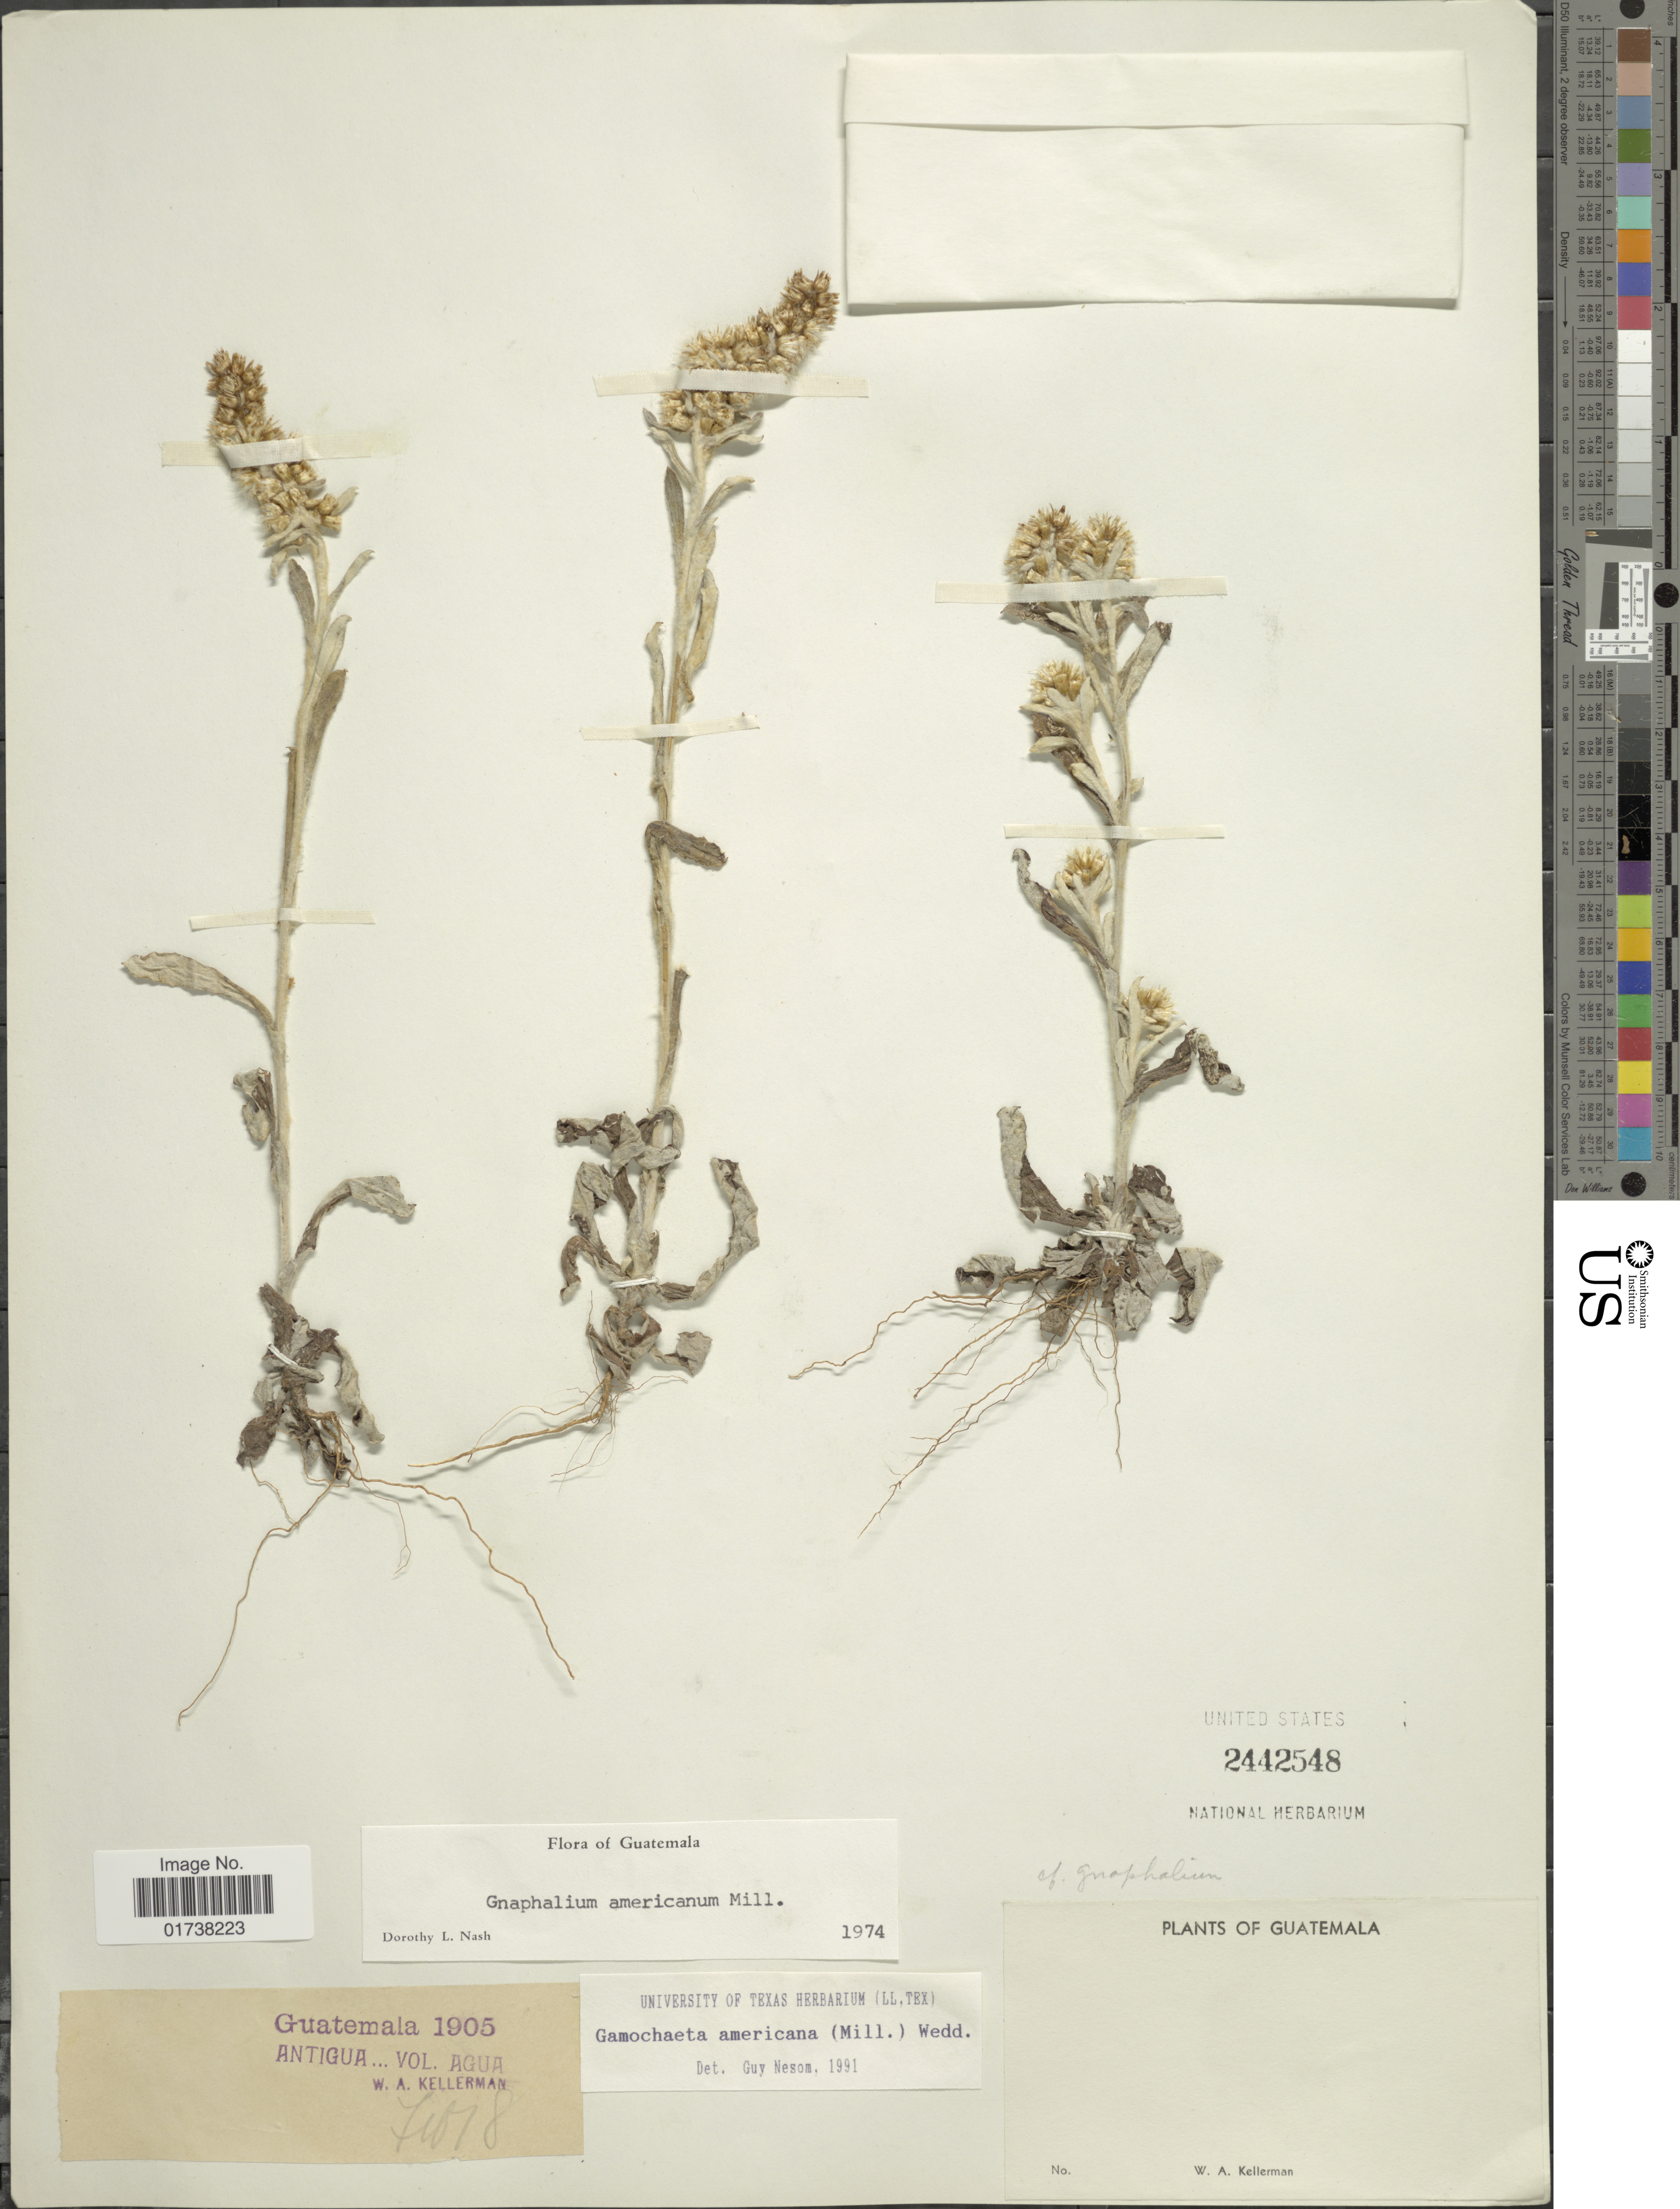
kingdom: Plantae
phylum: Tracheophyta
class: Magnoliopsida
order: Asterales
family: Asteraceae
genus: Gamochaeta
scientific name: Gamochaeta americana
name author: (Mill.) Wedd.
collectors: W. Kellerman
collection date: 1905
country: Guatemala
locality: Antigua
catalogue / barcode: US 2442548